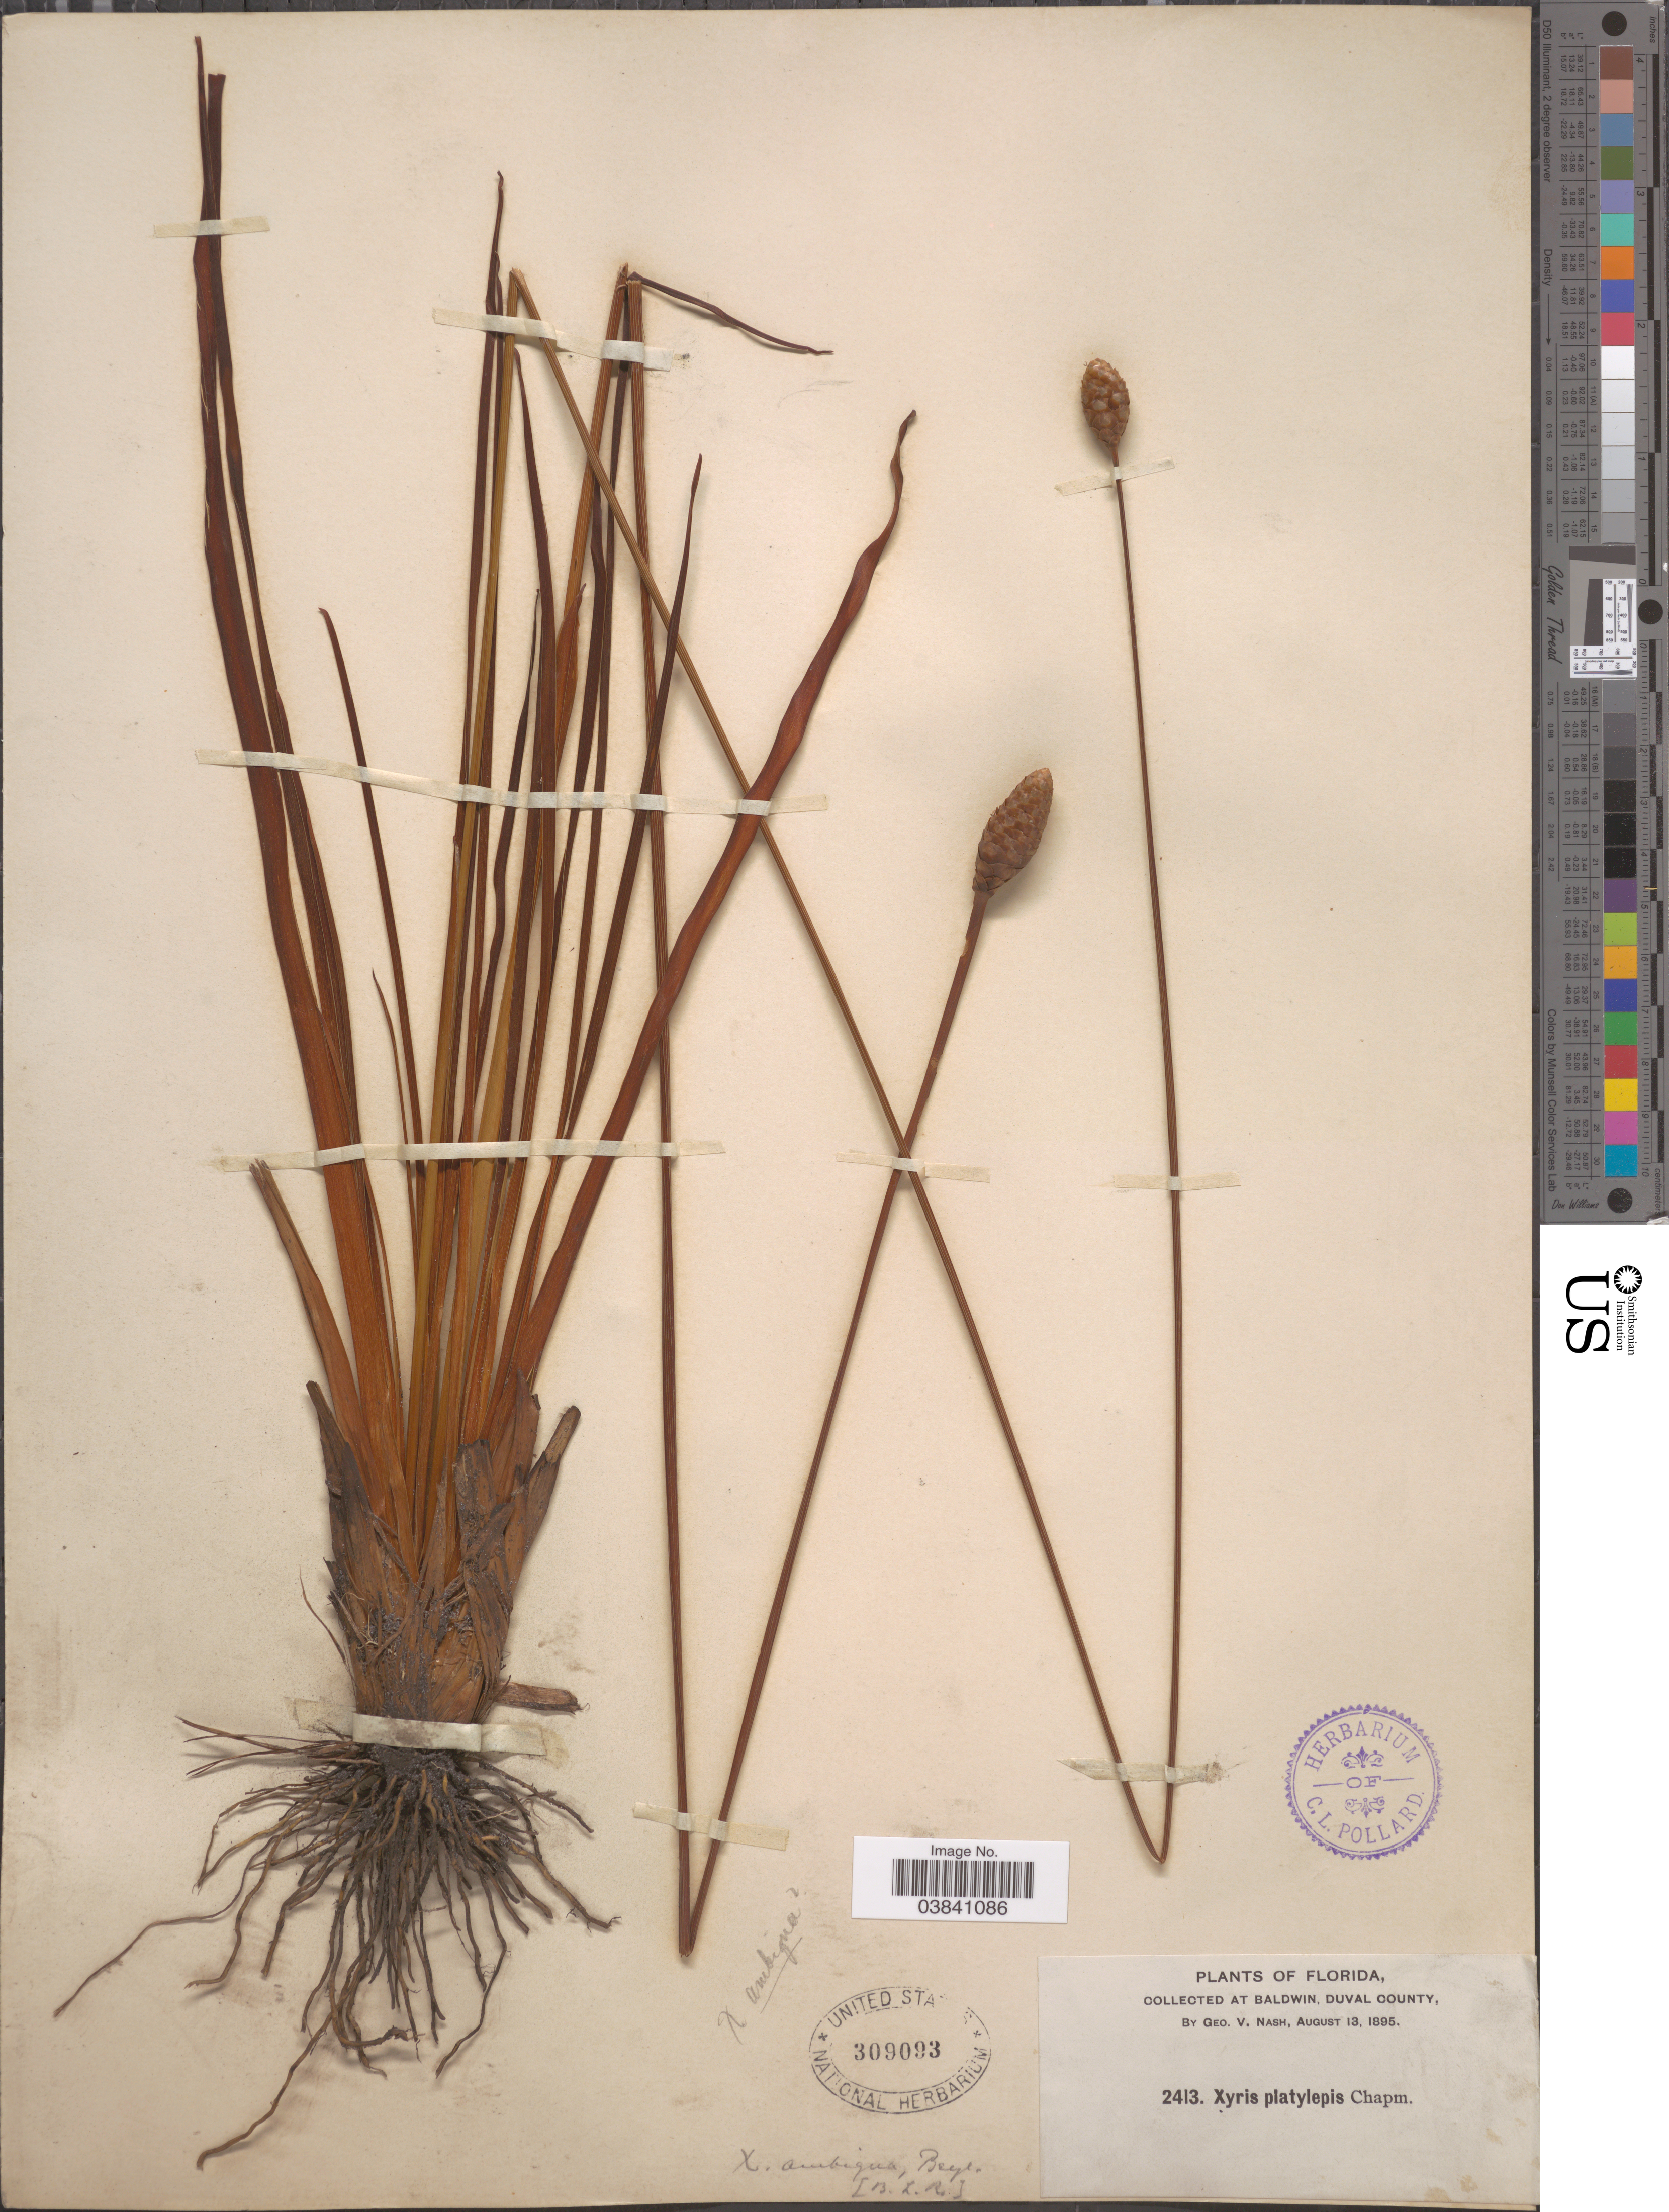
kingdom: Plantae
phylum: Tracheophyta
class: Liliopsida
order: Poales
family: Xyridaceae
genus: Xyris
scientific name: Xyris ambigua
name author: Beyr. ex Kunth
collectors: G. V. Nash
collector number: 2413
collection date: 1895-08-13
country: United States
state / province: Florida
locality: At Baldwin, Duval County.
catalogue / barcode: US 309093